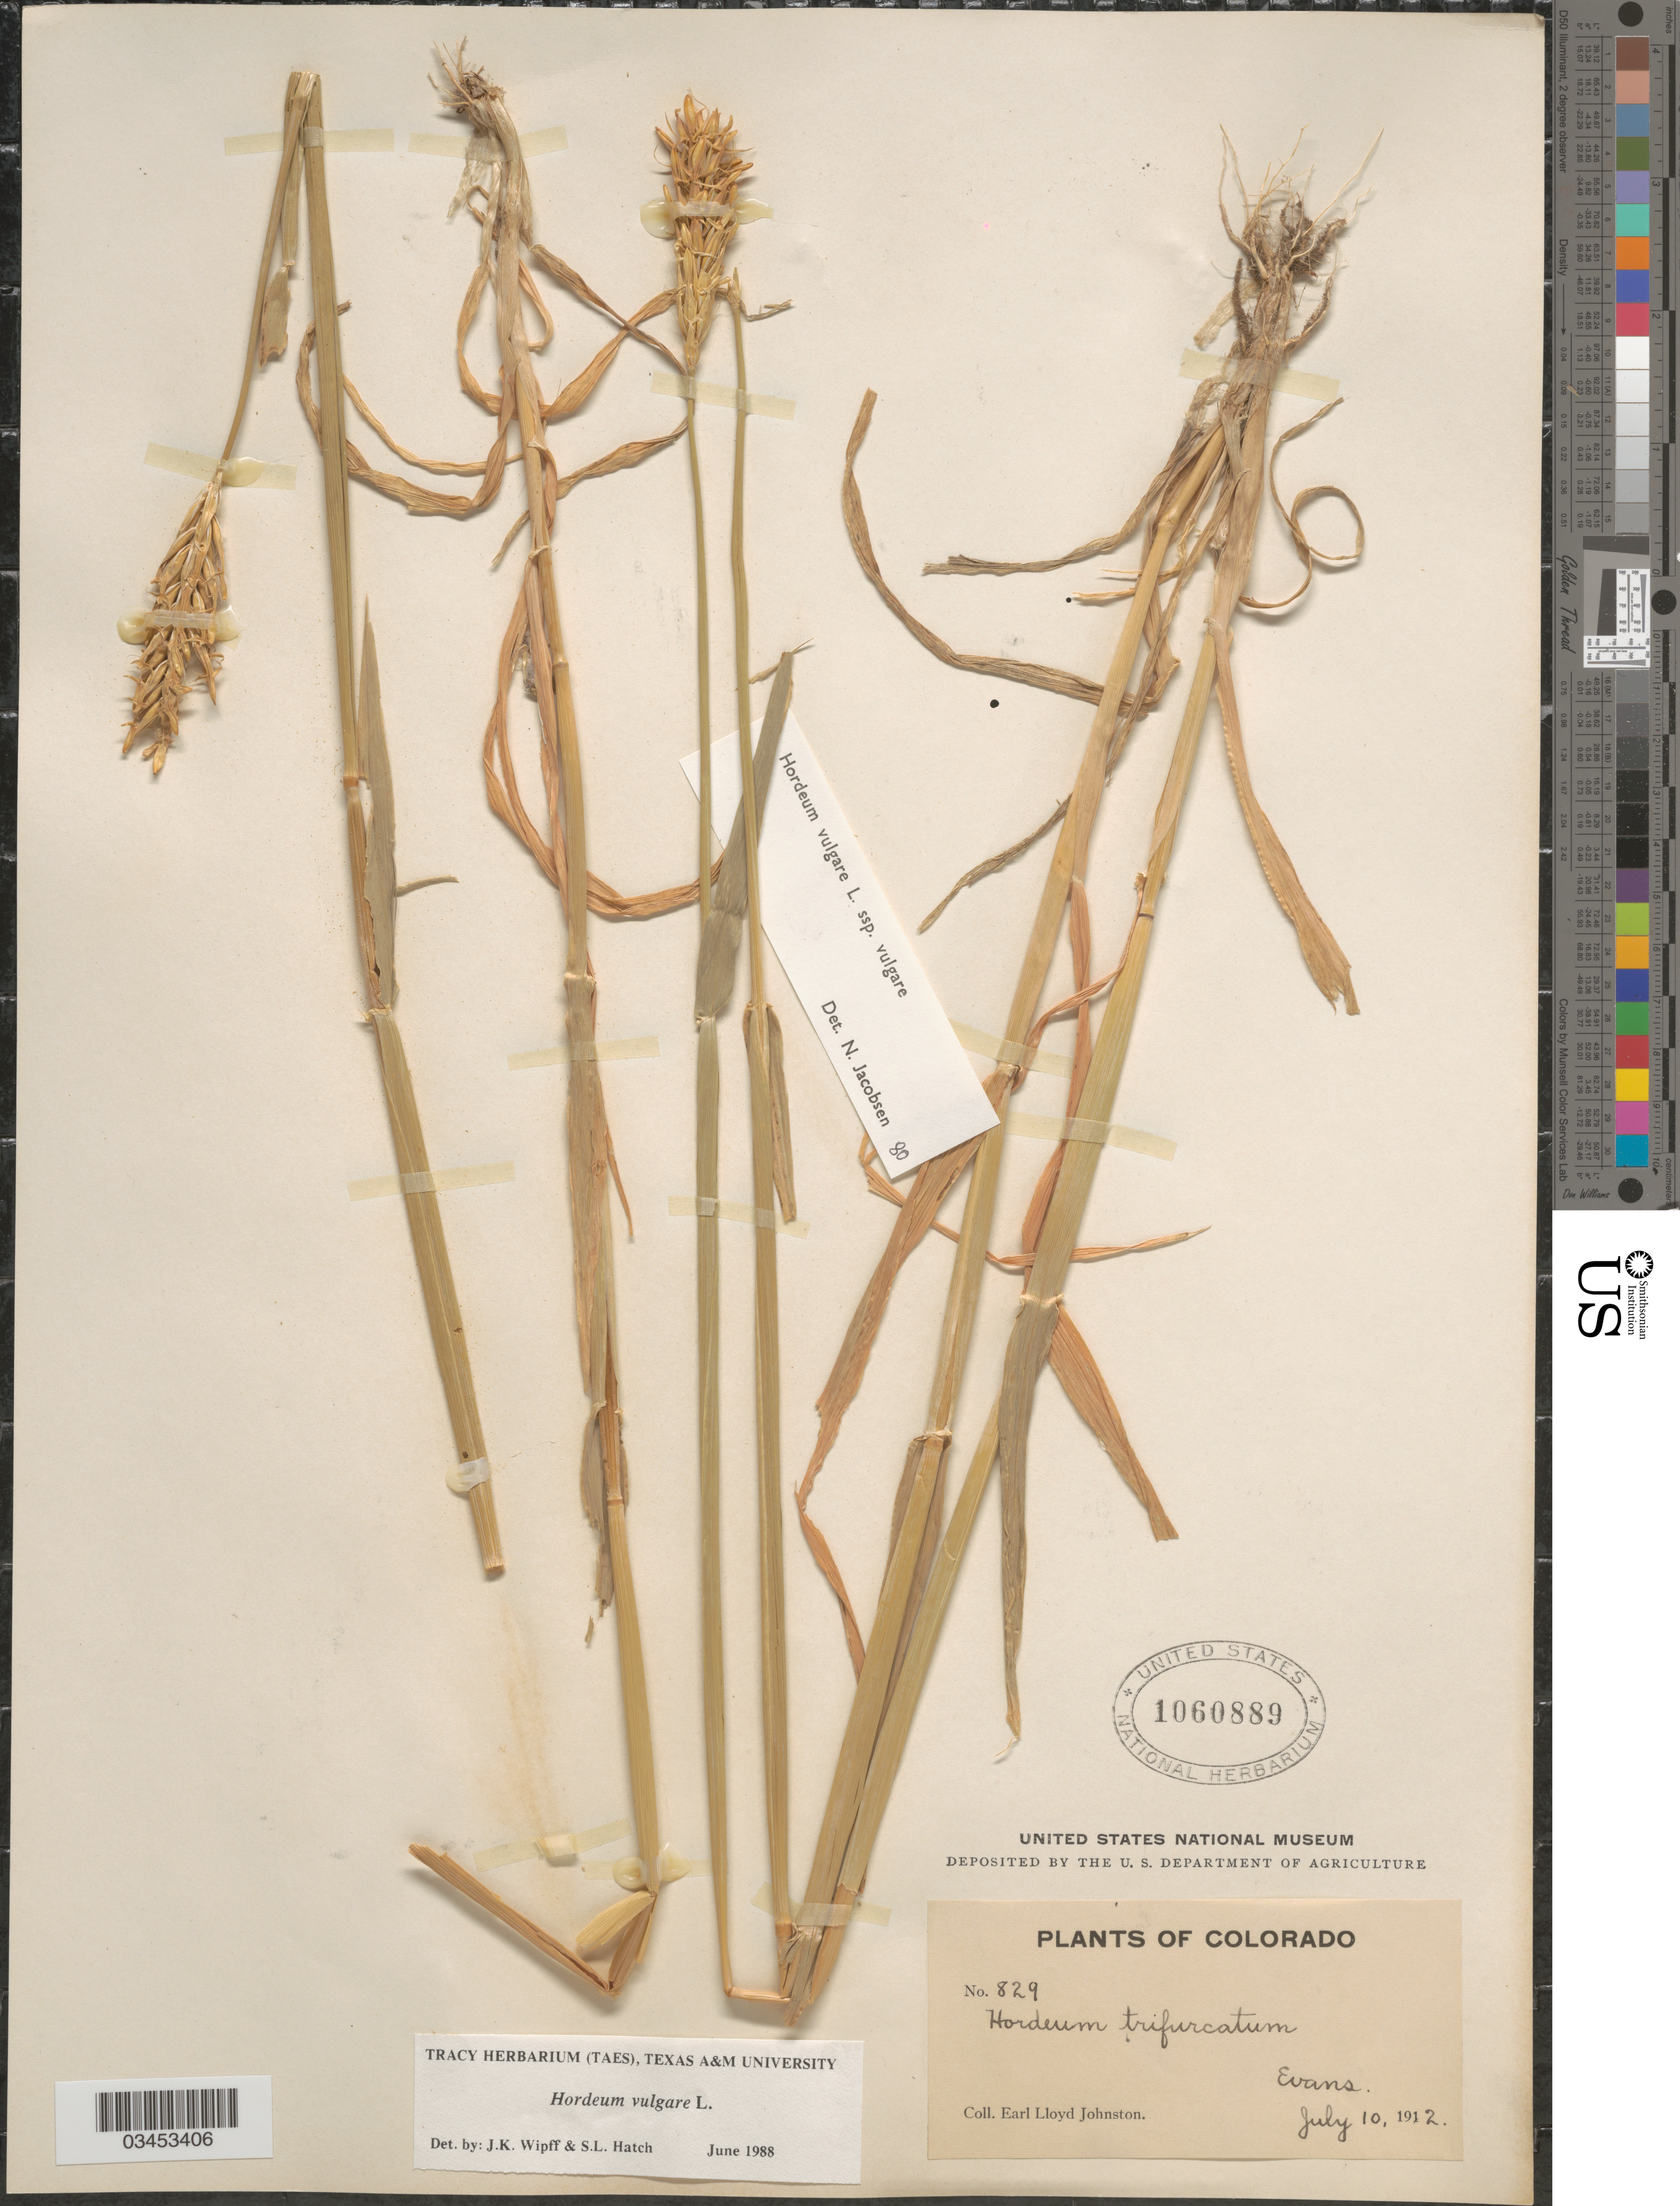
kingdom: Plantae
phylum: Tracheophyta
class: Liliopsida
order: Poales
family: Poaceae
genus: Hordeum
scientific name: Hordeum vulgare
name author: L.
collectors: E. L. Johnston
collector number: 829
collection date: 1912-07-10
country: United States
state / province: Colorado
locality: Evans.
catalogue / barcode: US 1060889